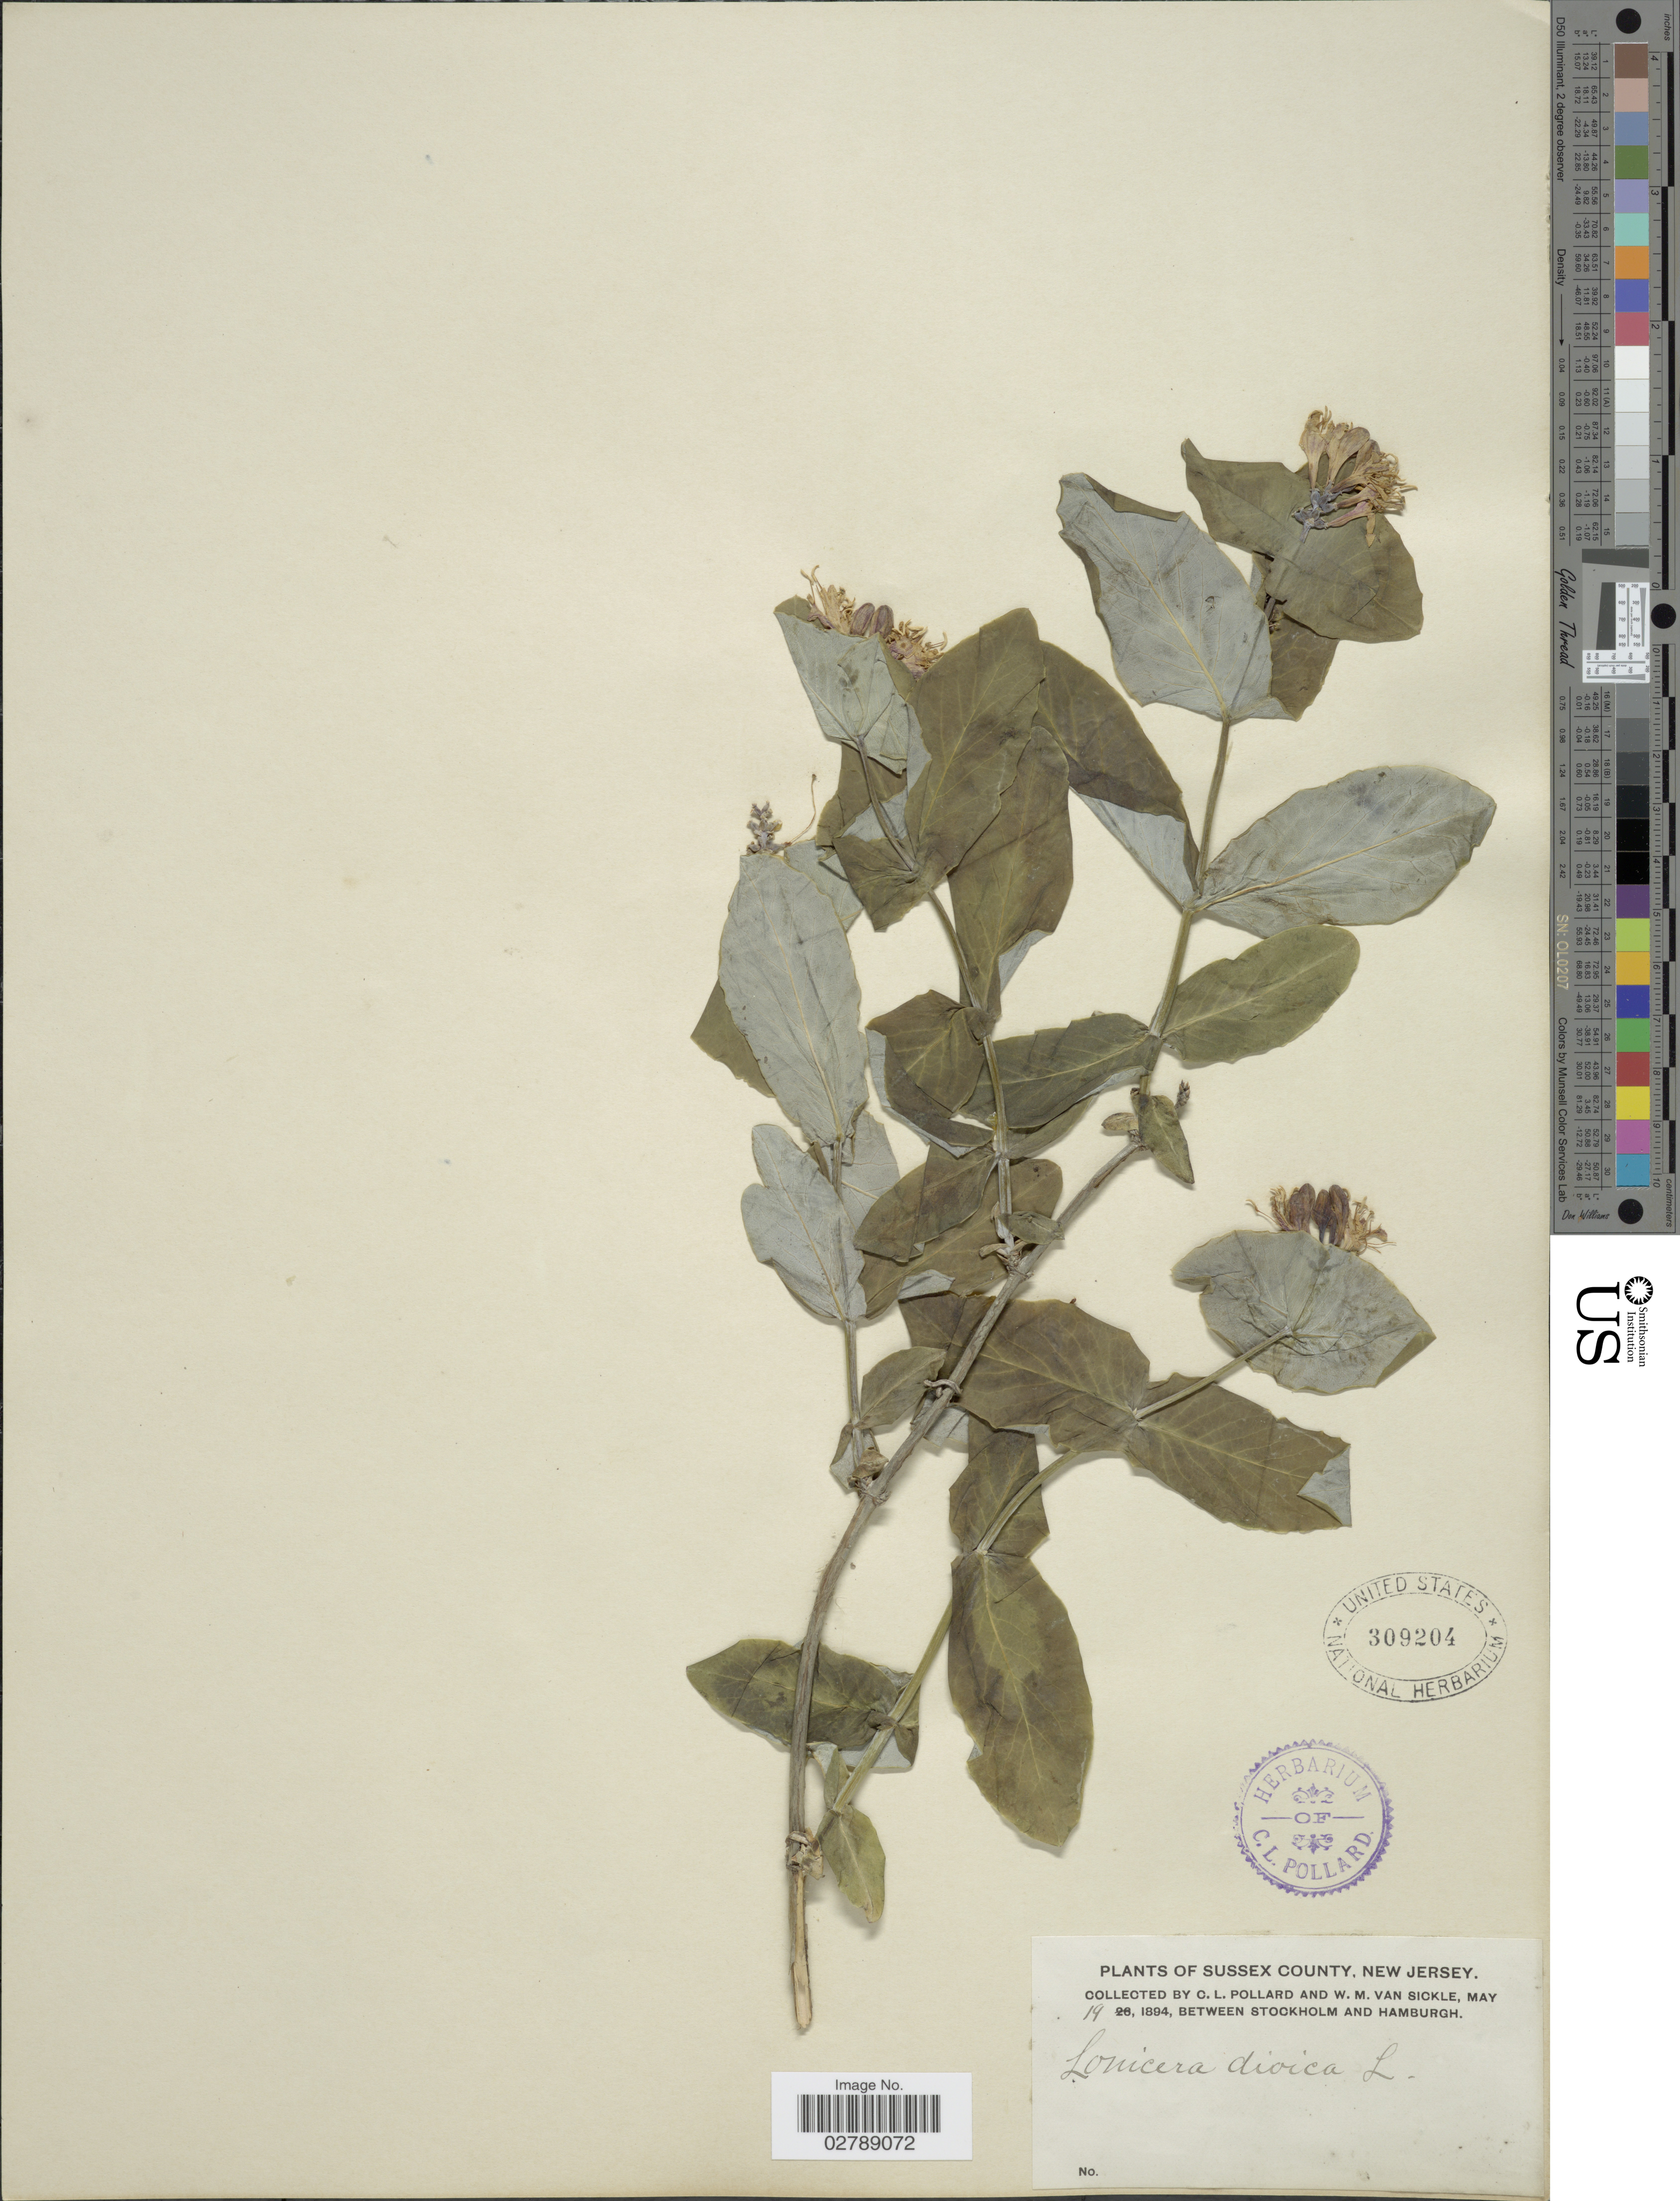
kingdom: Plantae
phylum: Tracheophyta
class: Magnoliopsida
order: Dipsacales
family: Caprifoliaceae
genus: Lonicera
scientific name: Lonicera dioica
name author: L.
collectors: C. L. Pollard & W. M. Van Sickle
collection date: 1894-05-19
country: United States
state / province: New Jersey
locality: Sussex County. Between Stockholm and Hamburgh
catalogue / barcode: US 309204